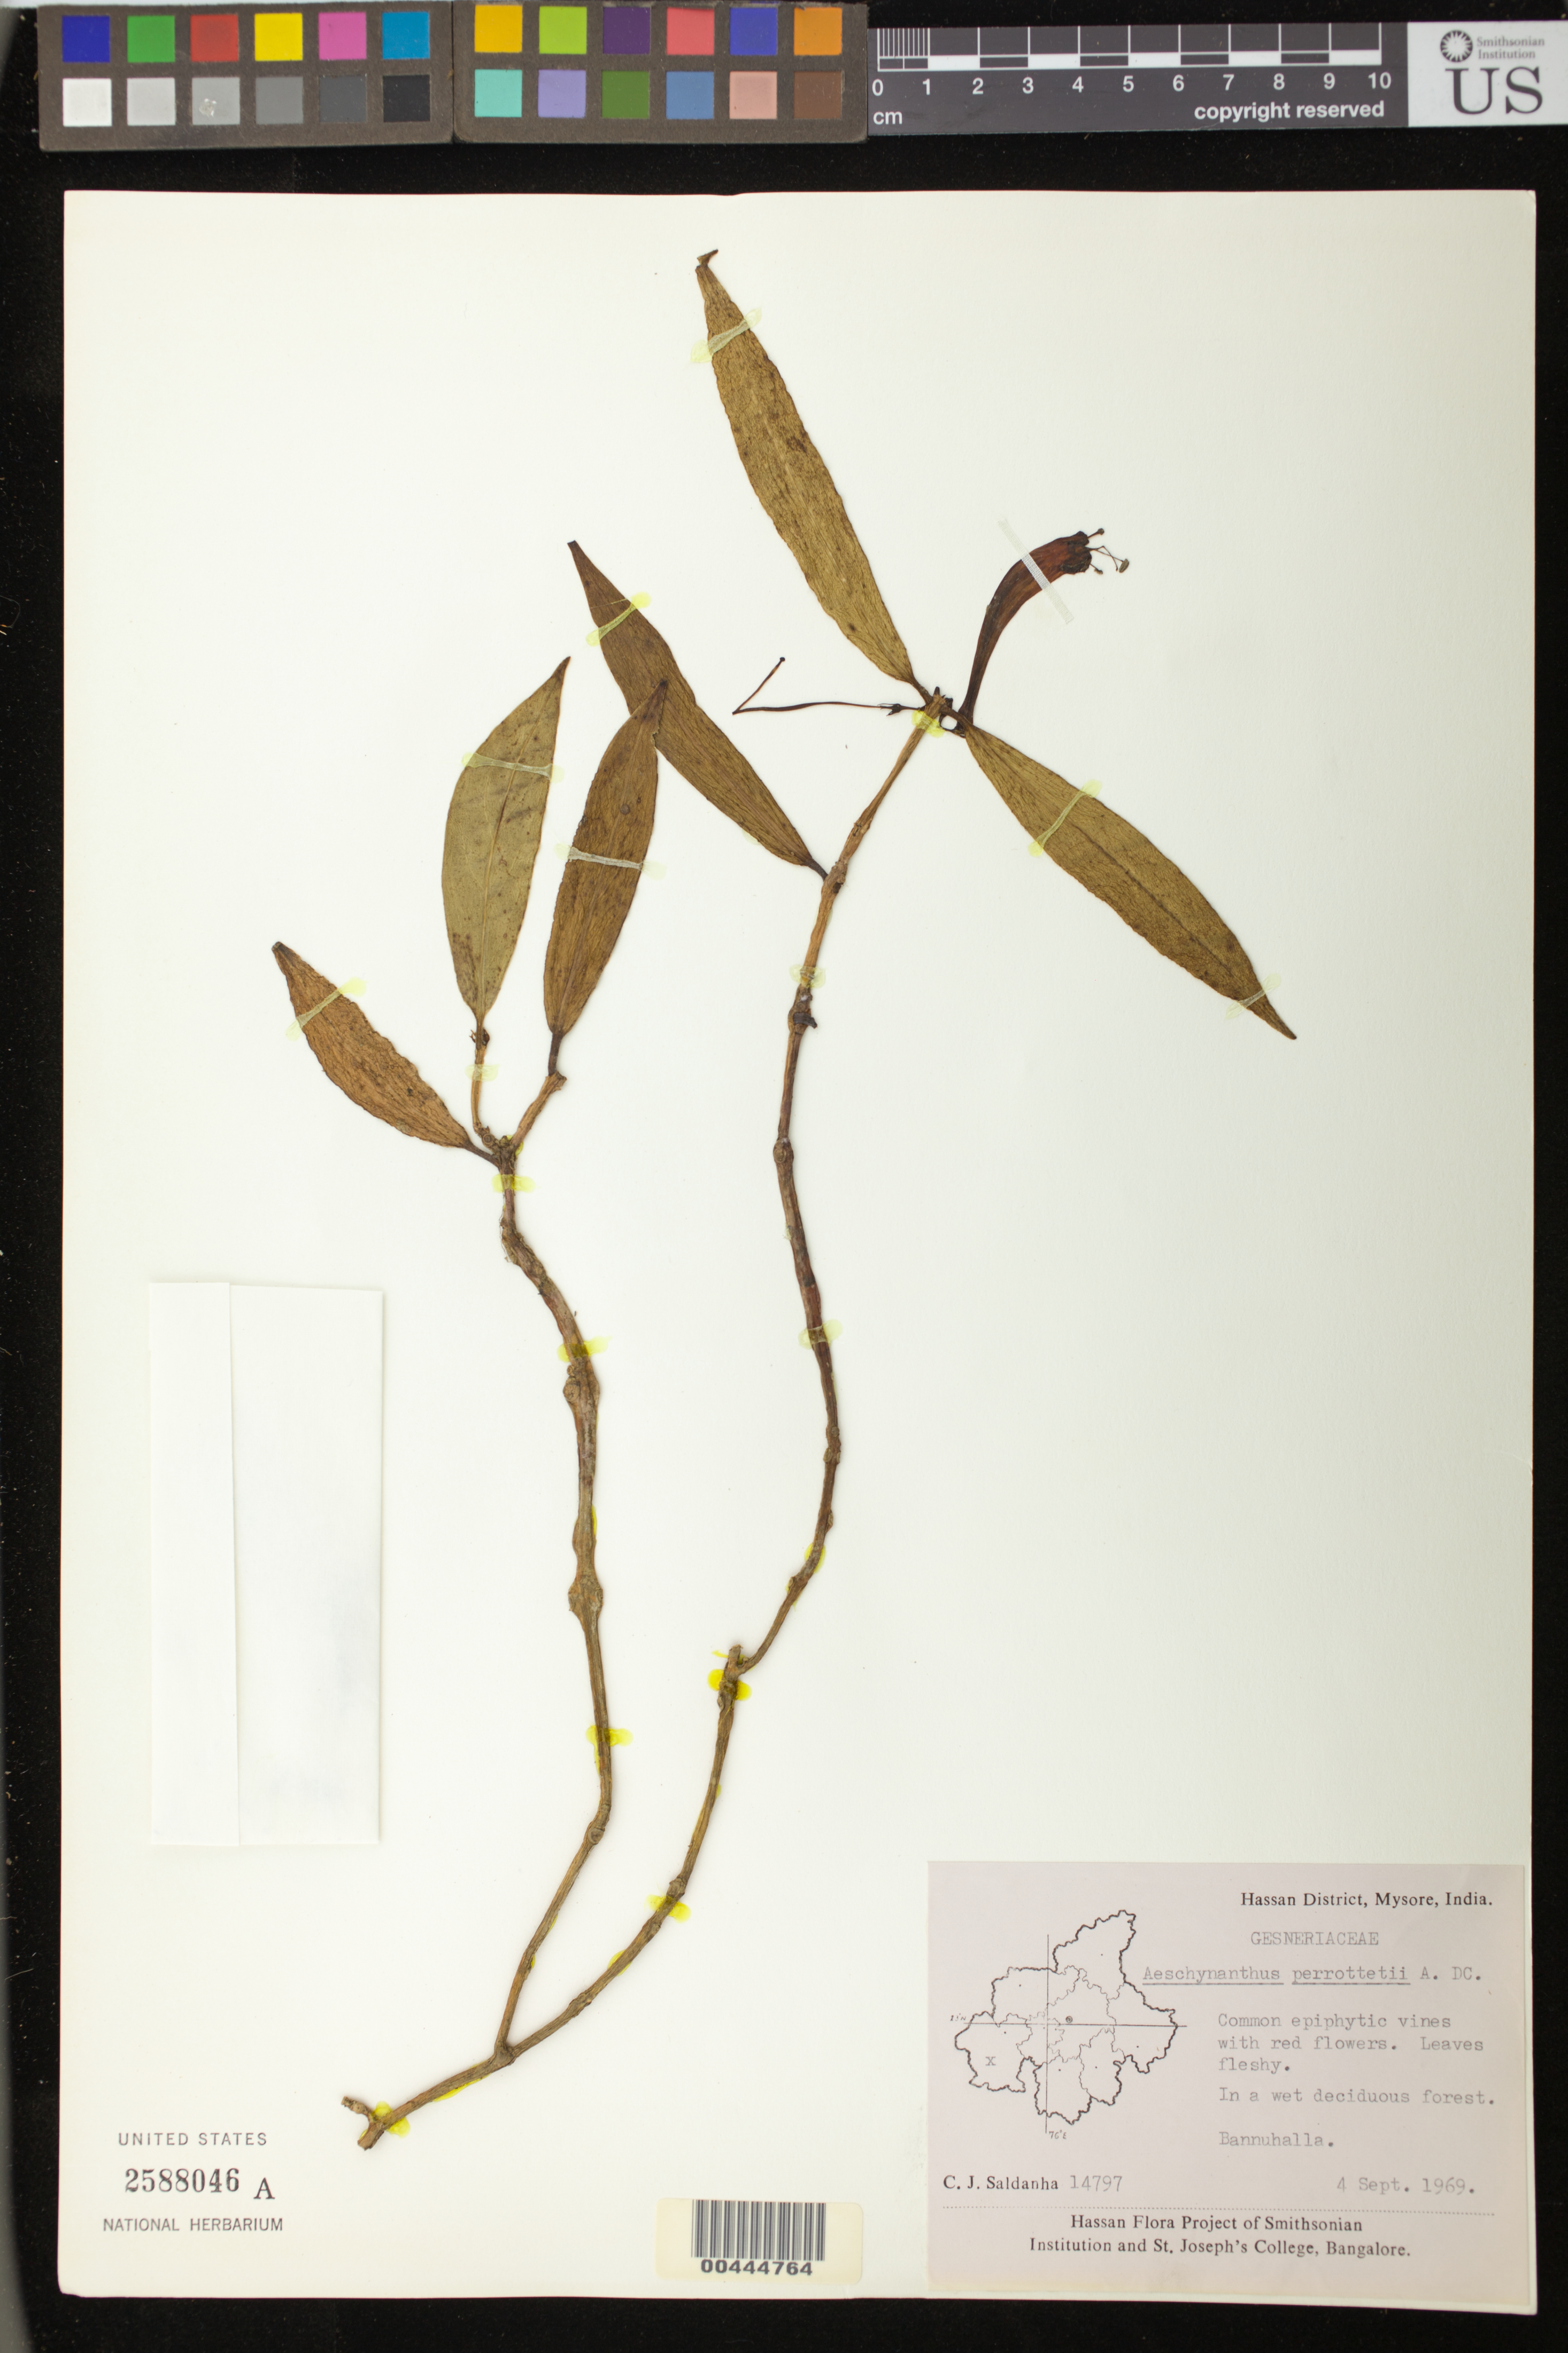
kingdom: Plantae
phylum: Tracheophyta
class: Magnoliopsida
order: Lamiales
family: Gesneriaceae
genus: Aeschynanthus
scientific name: Aeschynanthus perrottetii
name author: A. DC.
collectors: C. J. Saldanha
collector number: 14797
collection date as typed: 04 Sep 1969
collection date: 1969-09-04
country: India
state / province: Karnataka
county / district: Mysore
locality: Hassan dist., Bannuhalla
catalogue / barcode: US 2588046A